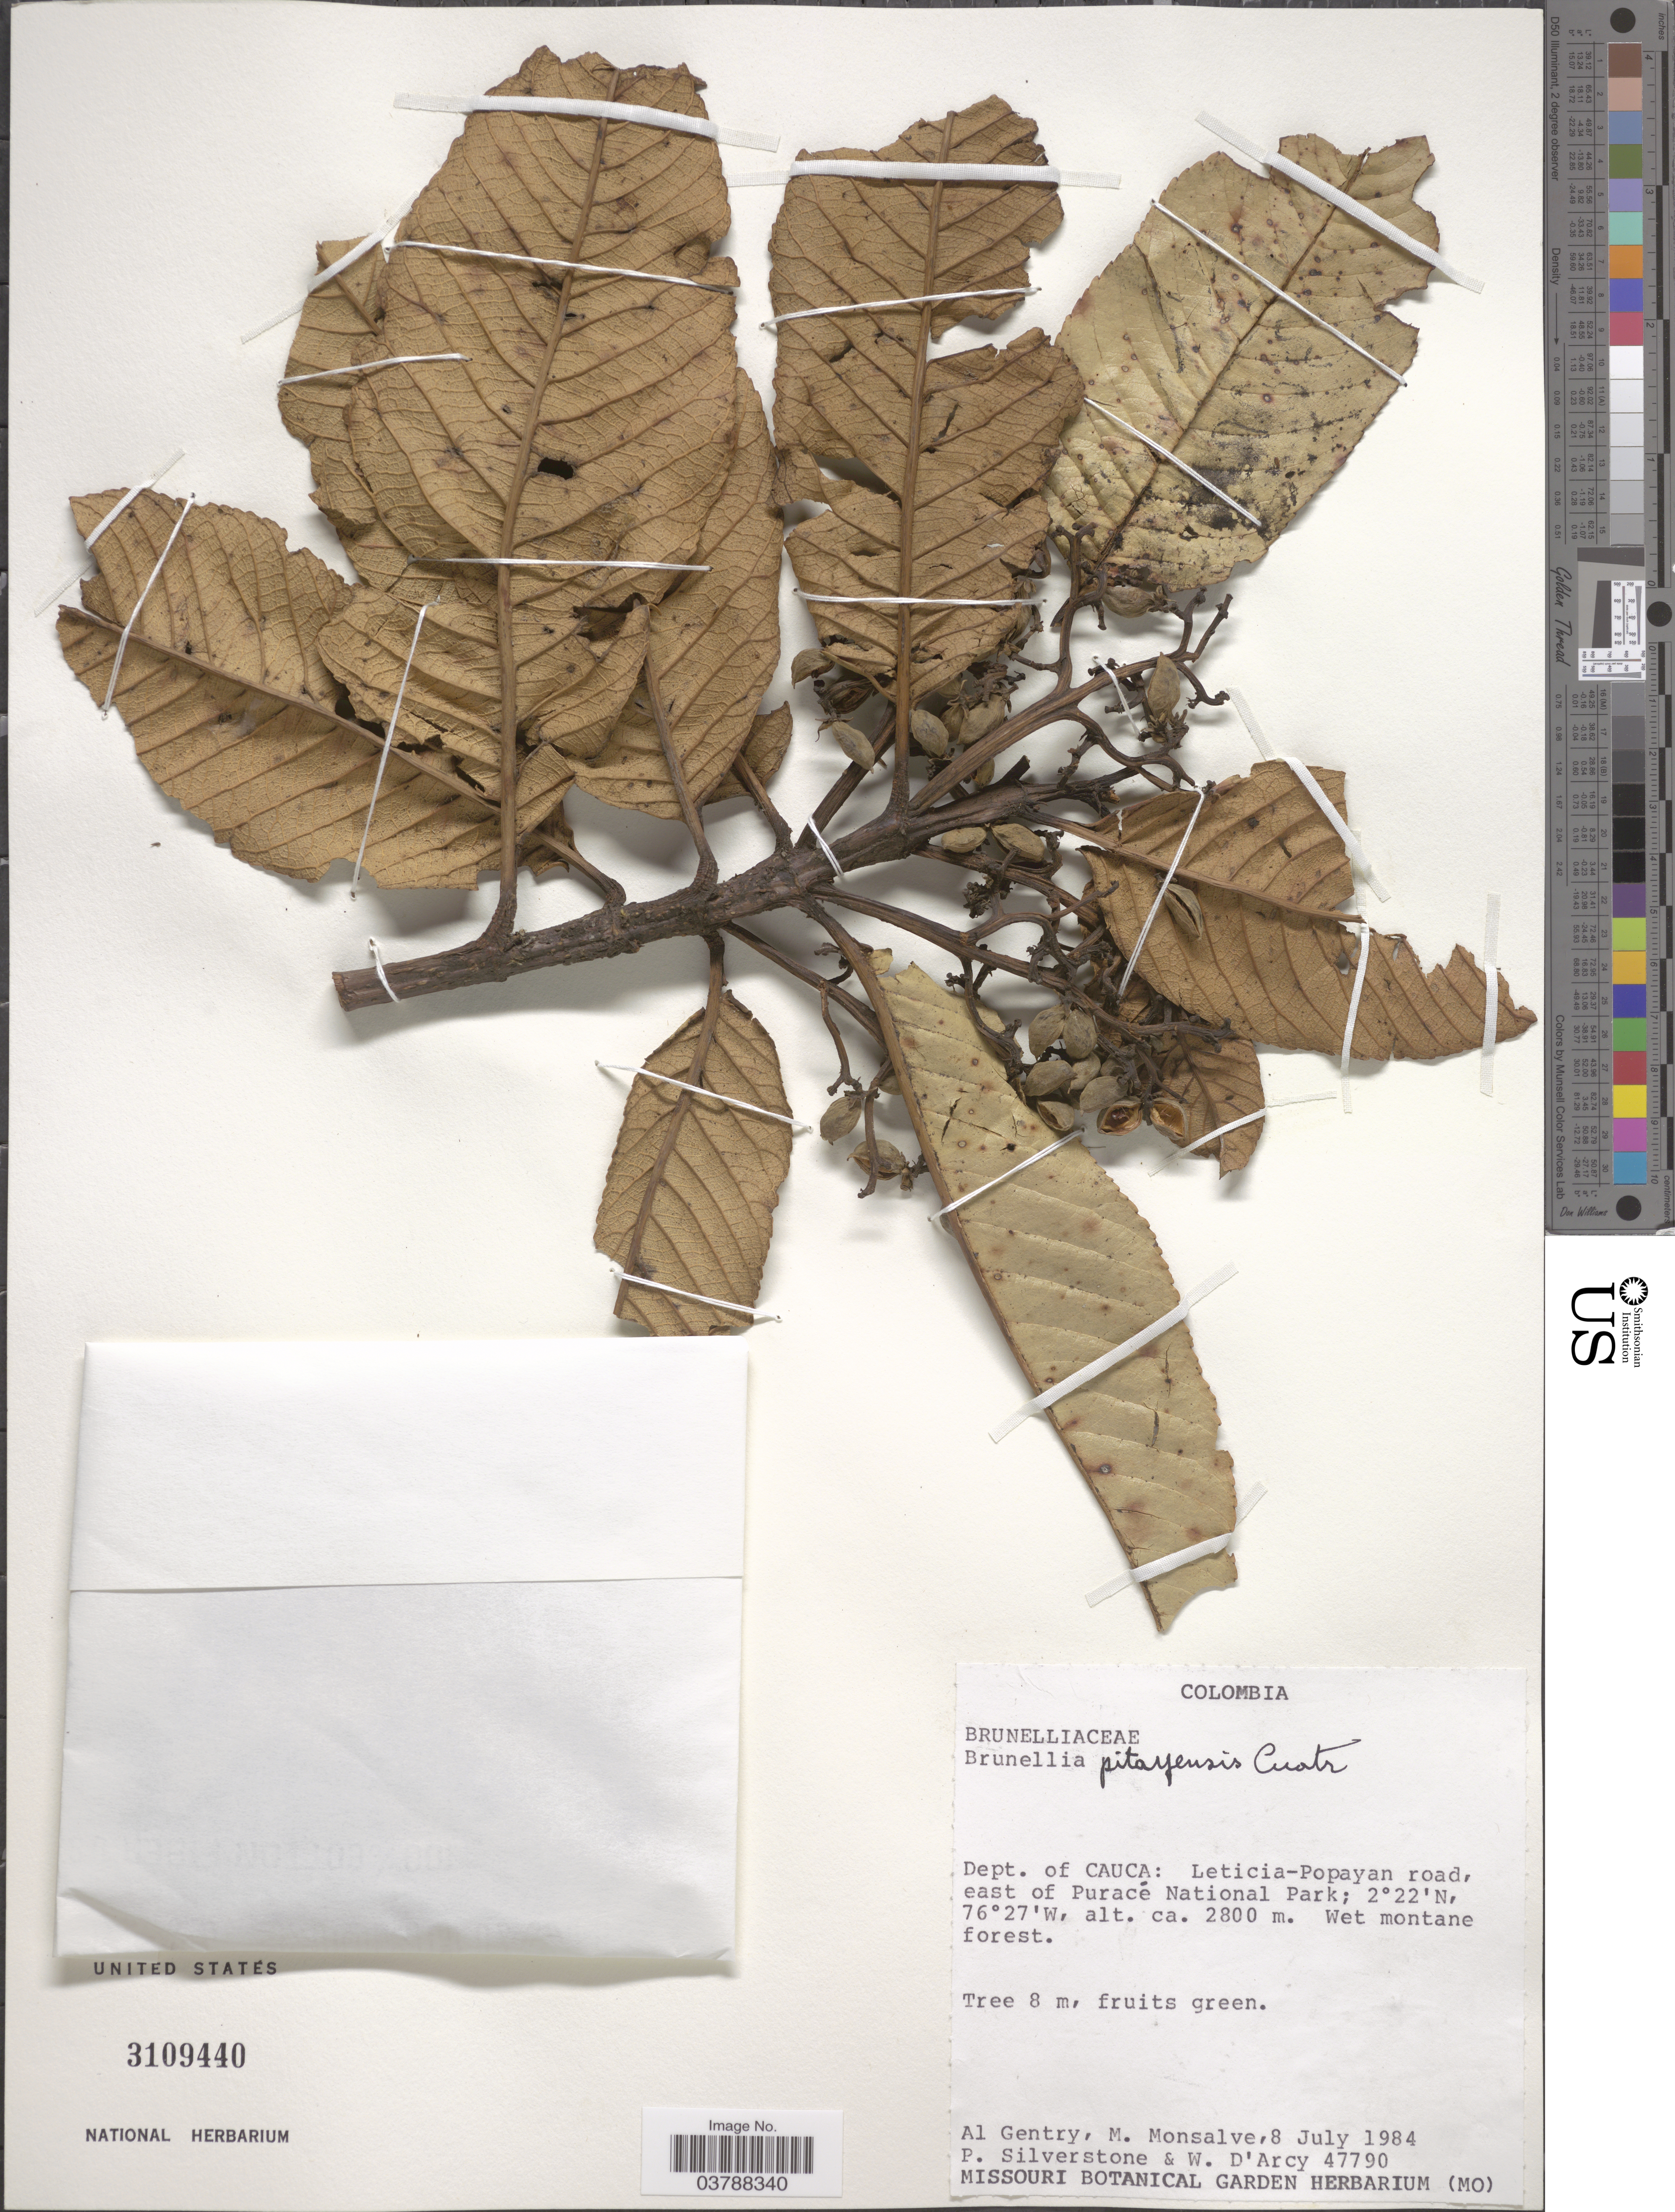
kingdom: Plantae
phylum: Tracheophyta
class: Magnoliopsida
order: Oxalidales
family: Brunelliaceae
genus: Brunellia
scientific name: Brunellia pitayensis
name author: Cuatrec.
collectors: A. H. Gentry, M. Monsalve, P. Silverstone & W. G. D'Arcy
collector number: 47790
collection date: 1984-07-08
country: Colombia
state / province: Cauca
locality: Dept. of Cauca: Leticia-Popayan road, east of Puracé National Park.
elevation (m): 2800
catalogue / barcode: US 3109440